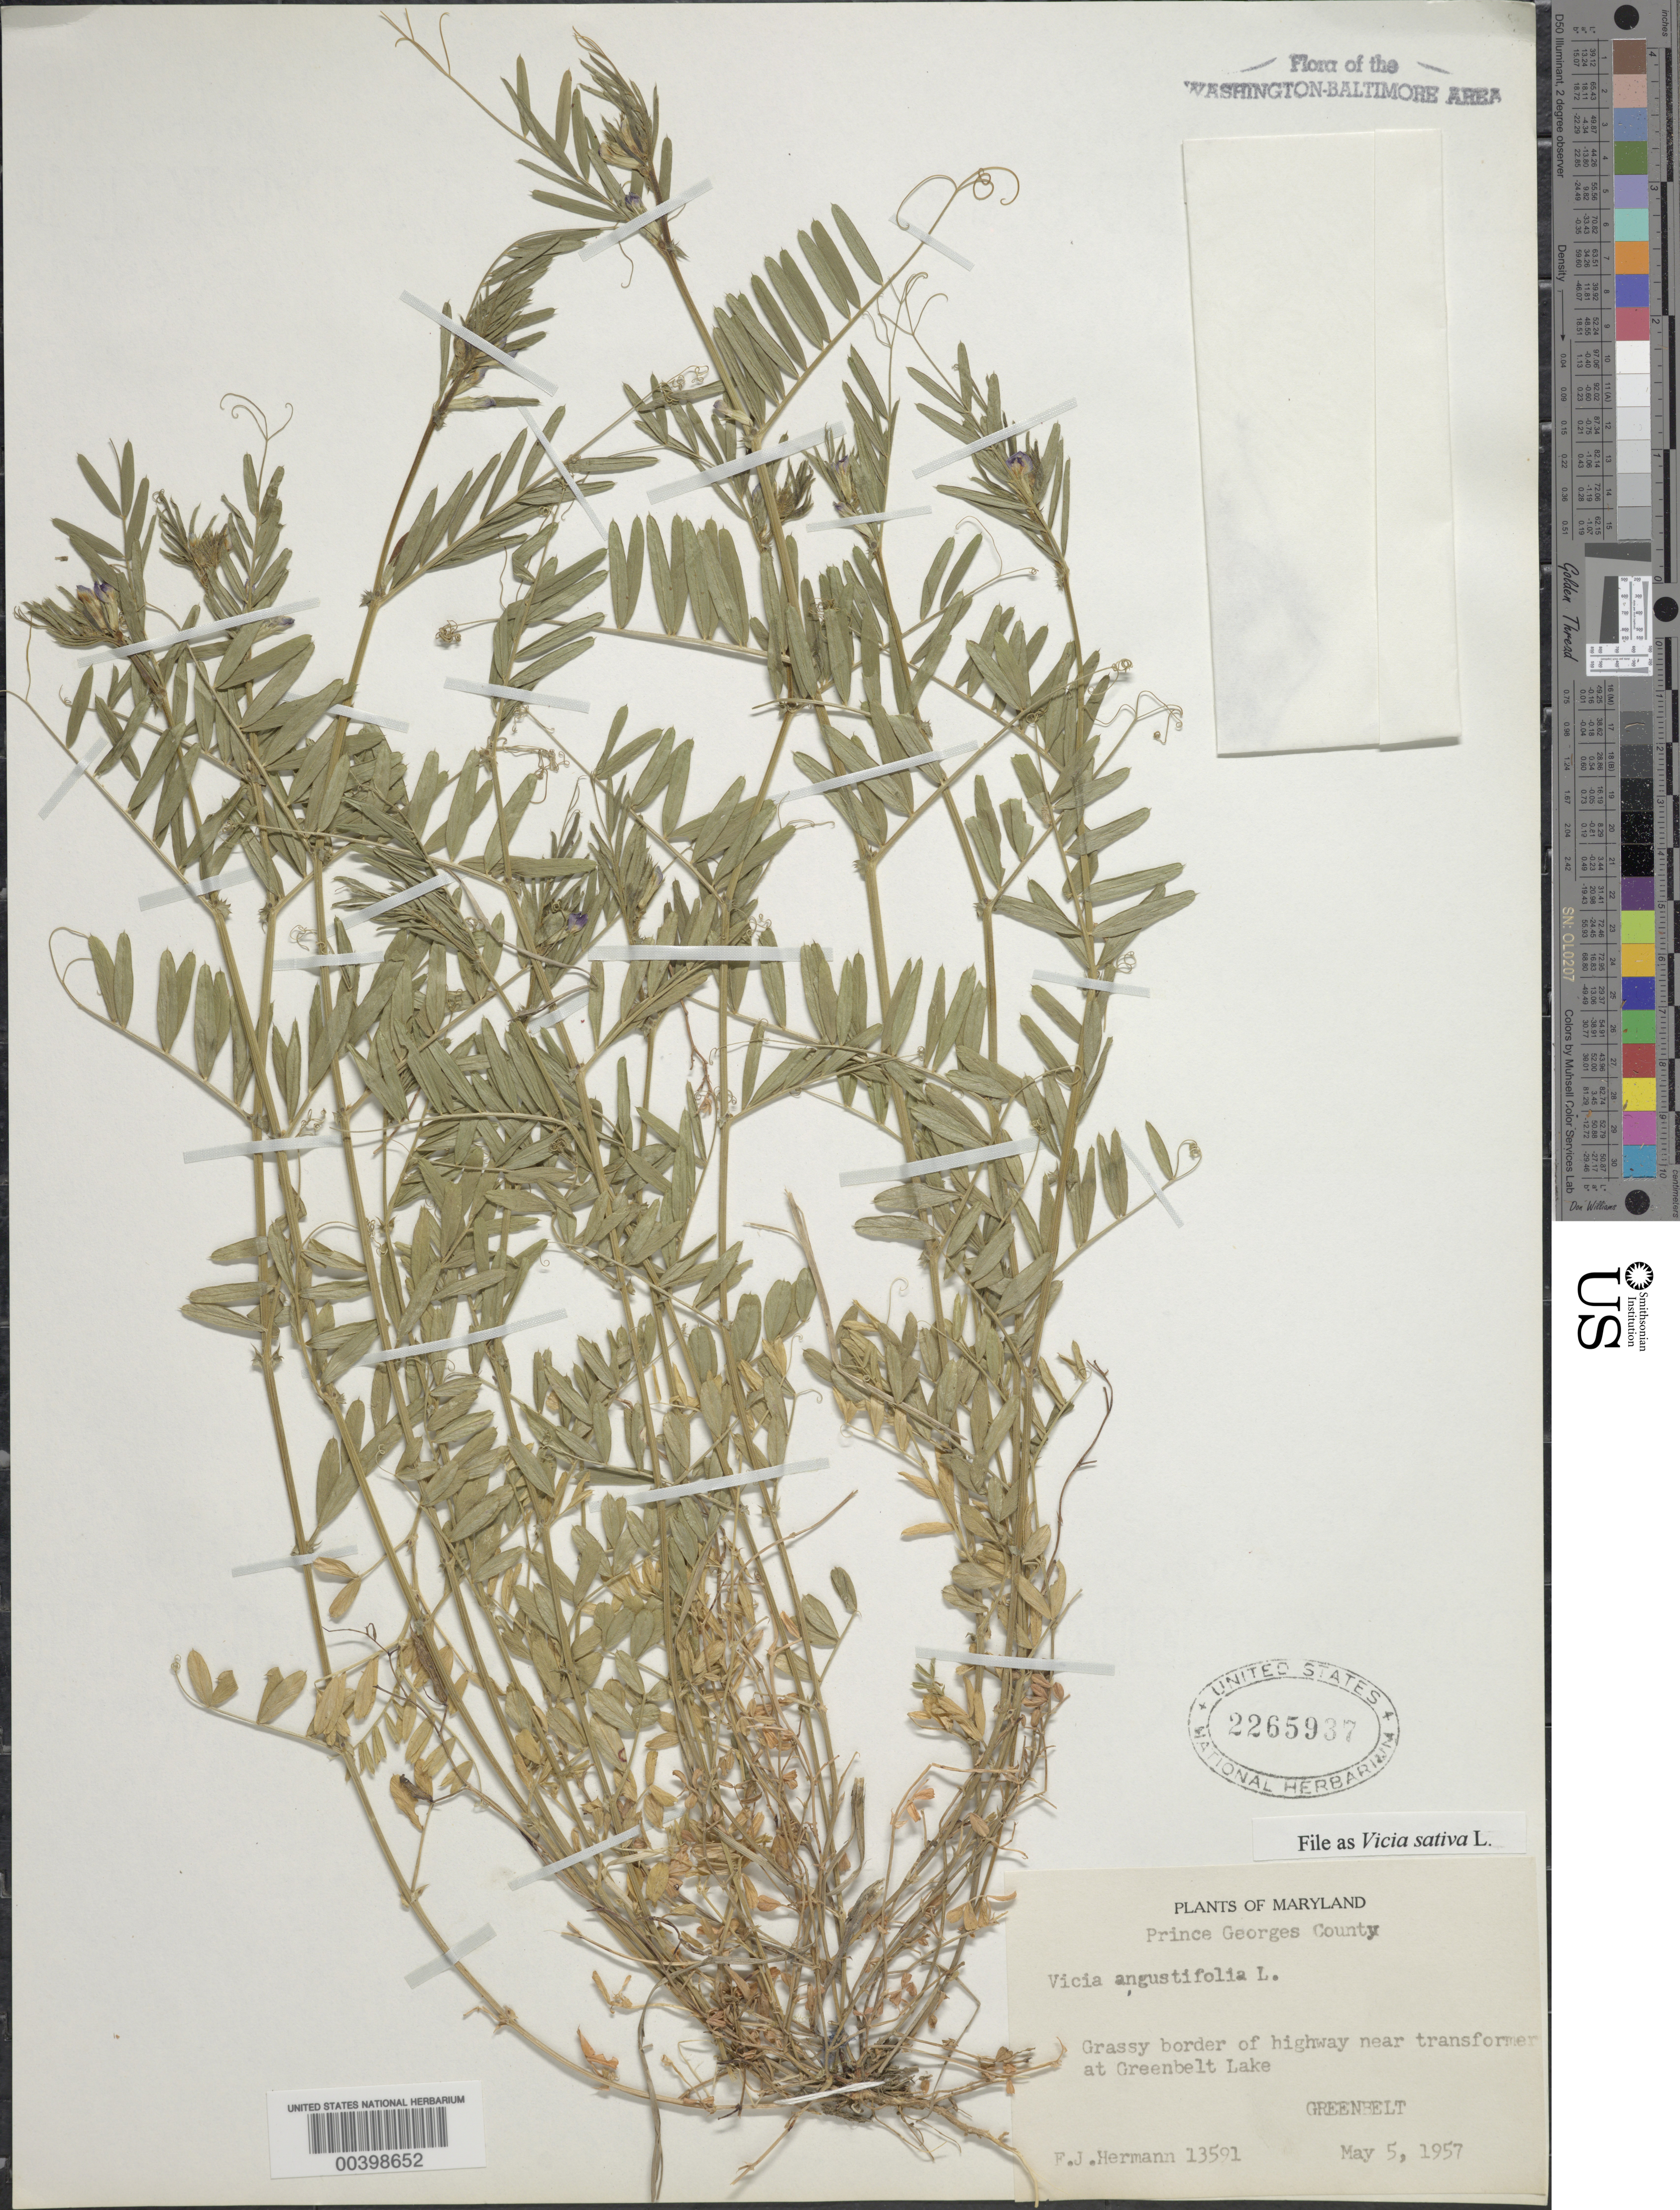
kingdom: Plantae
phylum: Tracheophyta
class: Magnoliopsida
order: Fabales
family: Fabaceae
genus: Vicia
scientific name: Vicia sativa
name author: L.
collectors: F. J. Hermann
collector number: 13591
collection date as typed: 05 May 1957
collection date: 1957-05-05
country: United States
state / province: Maryland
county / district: Prince George's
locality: Greenbelt Lake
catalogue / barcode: US 2265937